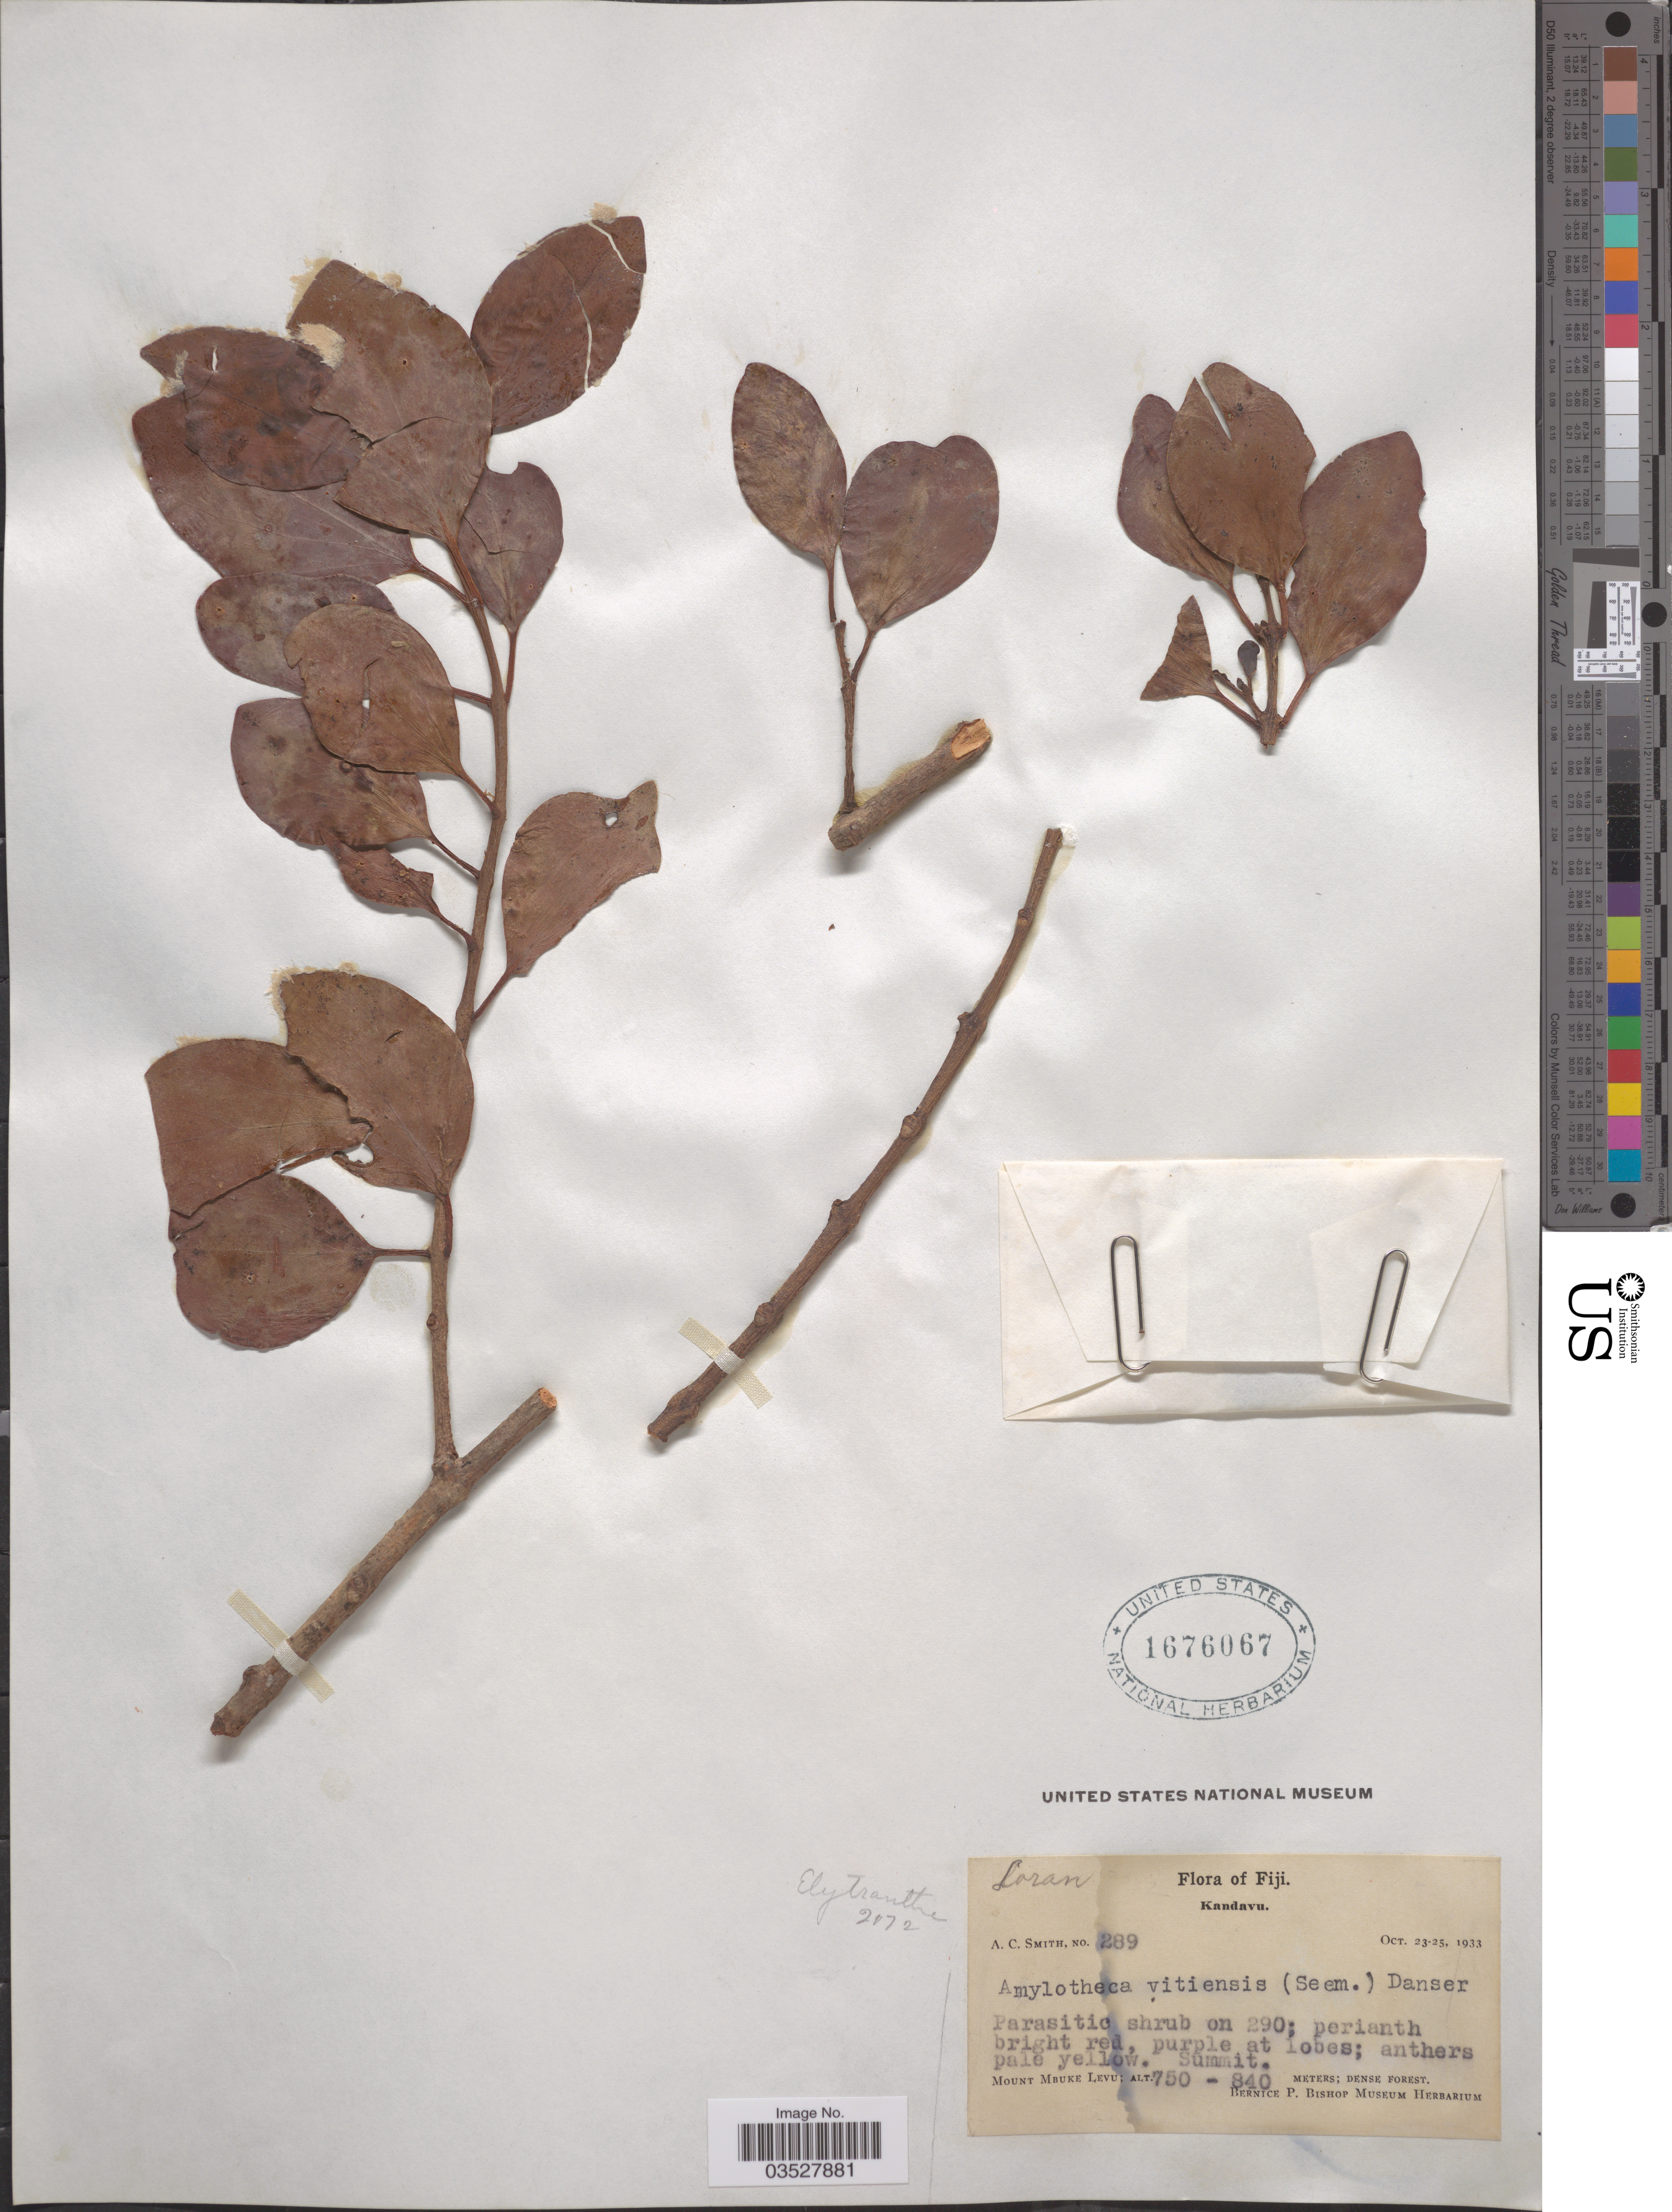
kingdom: Plantae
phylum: Tracheophyta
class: Magnoliopsida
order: Santalales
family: Loranthaceae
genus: Amylotheca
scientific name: Amylotheca insularum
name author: (A. Gray) Danser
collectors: A. C. Smith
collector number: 289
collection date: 1933-10-23/1933-10-25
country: Fiji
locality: Kandavu. Summit. Mount Mbuke Levu.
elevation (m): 750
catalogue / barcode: US 1676067